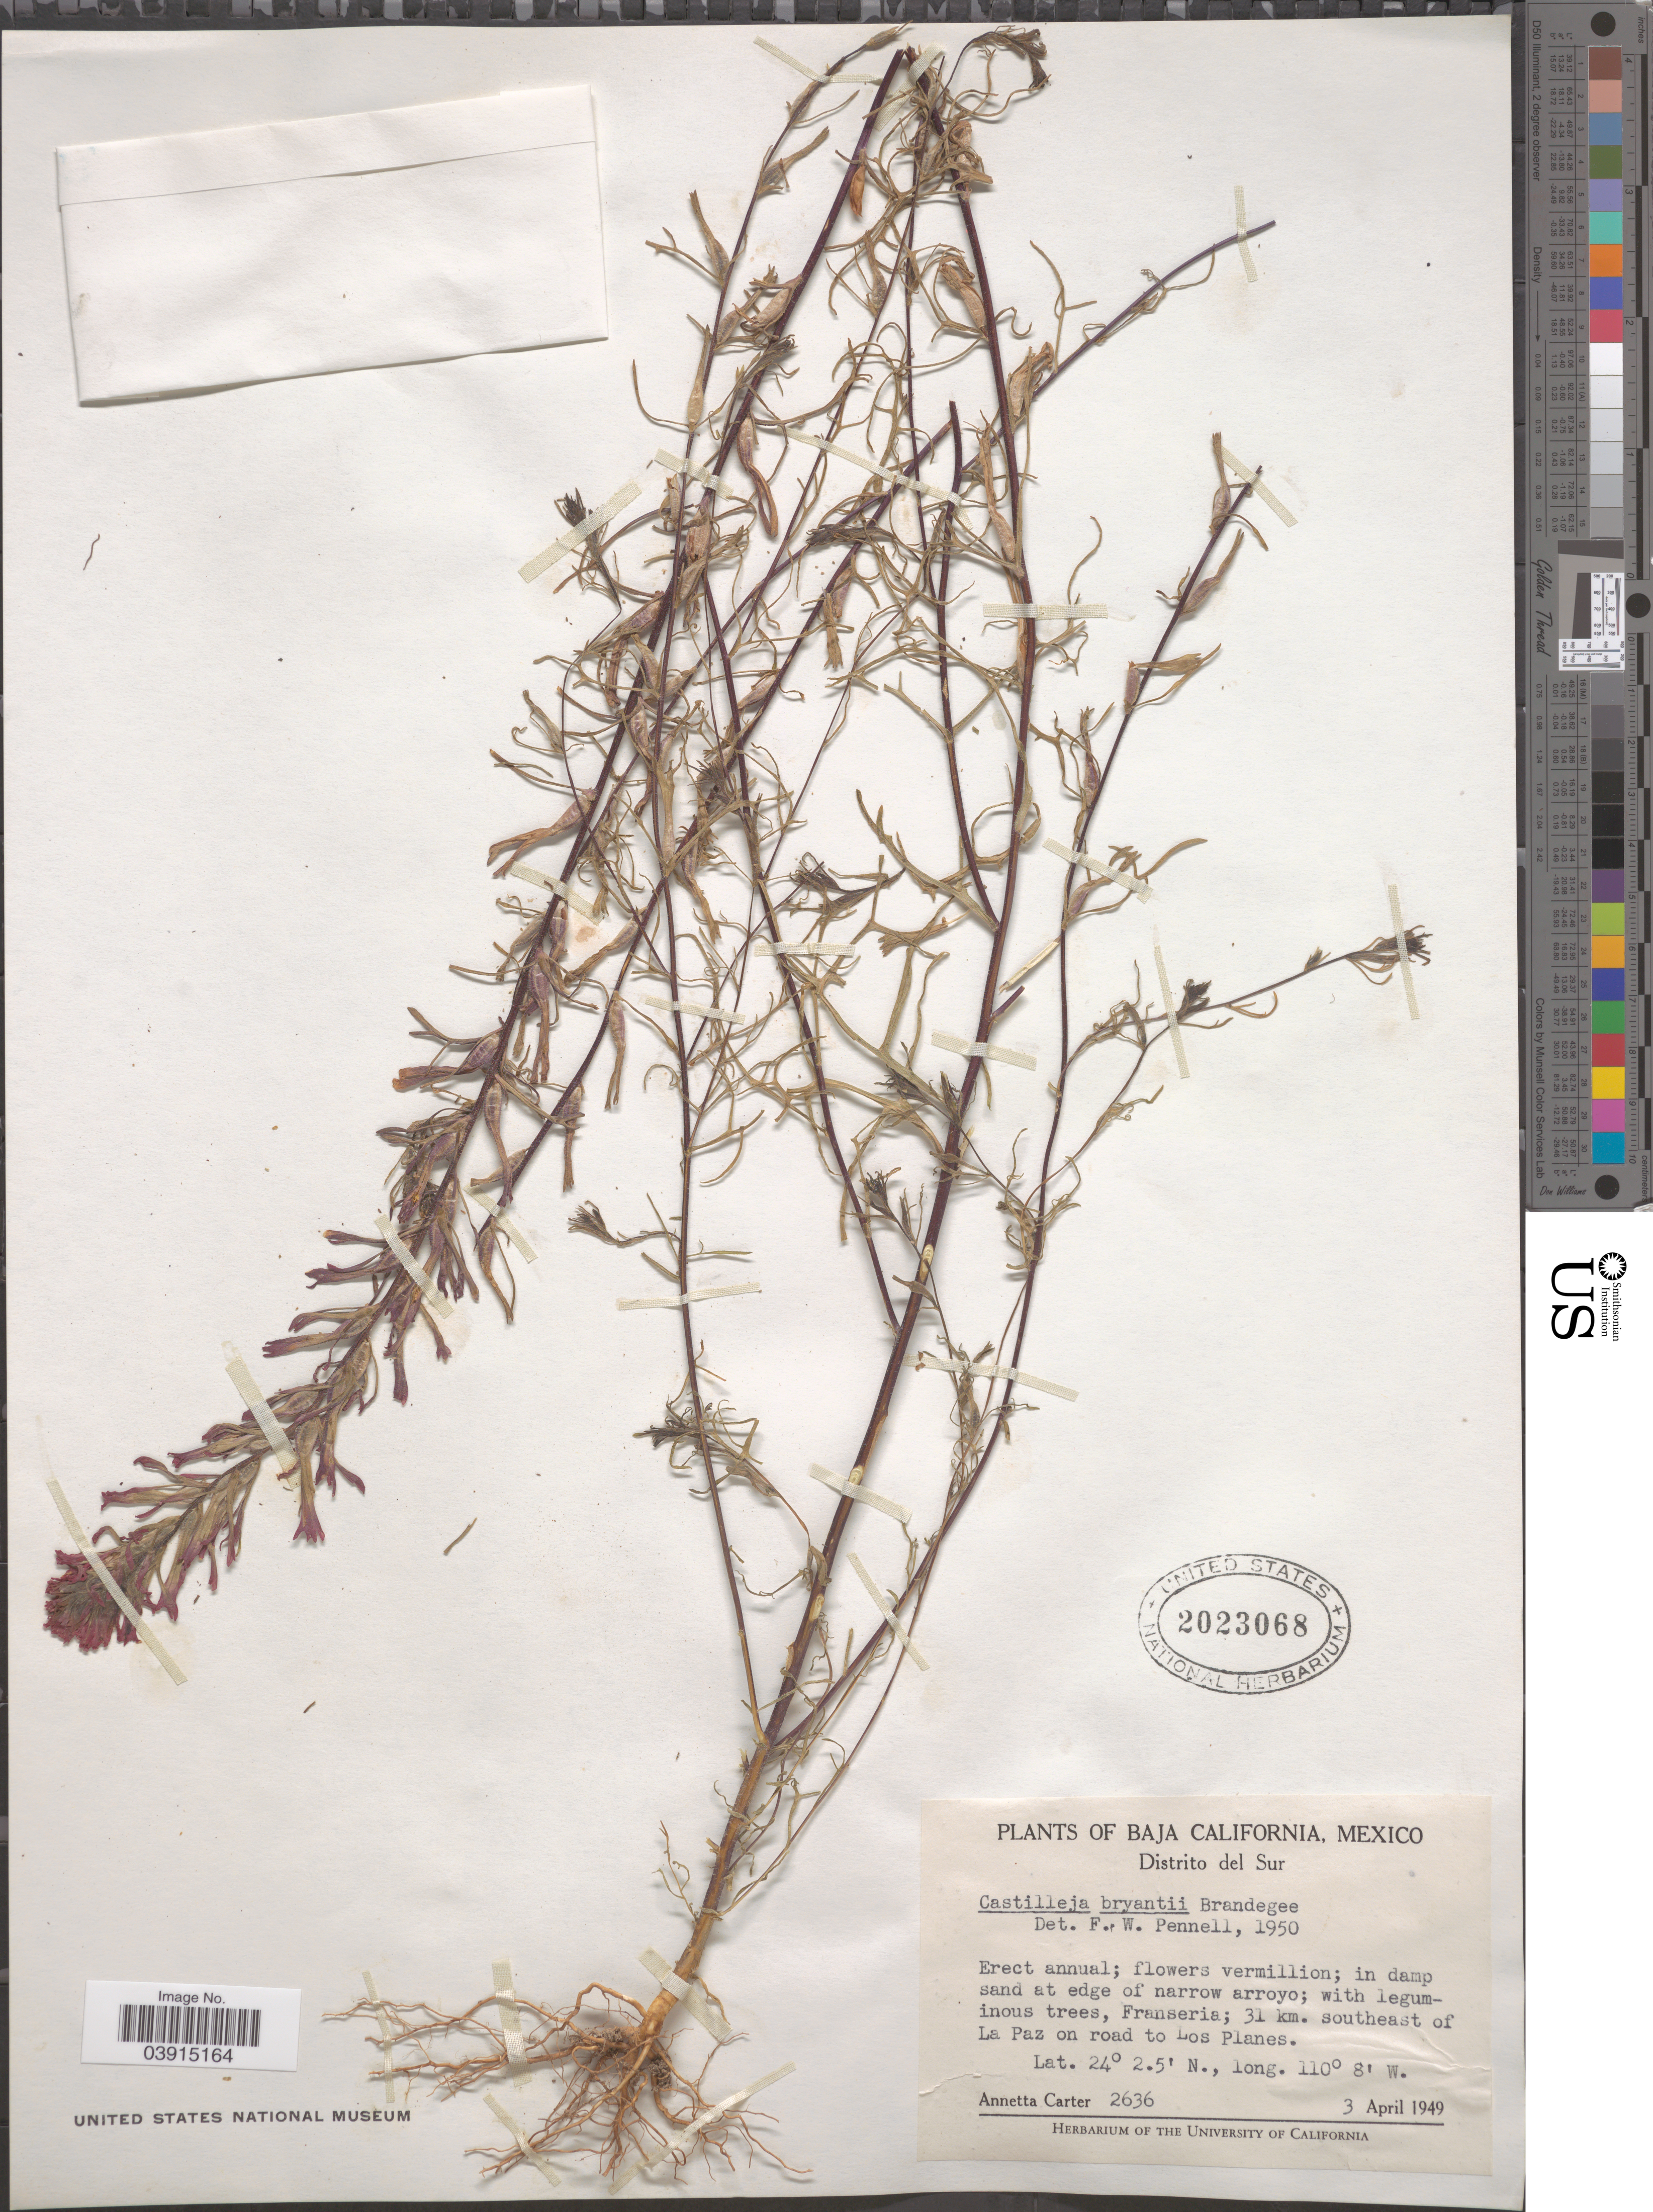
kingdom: Plantae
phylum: Tracheophyta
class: Magnoliopsida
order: Lamiales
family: Orobanchaceae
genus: Castilleja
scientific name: Castilleja bryantii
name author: Brandegee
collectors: A. Carter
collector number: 2636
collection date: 1949-04-03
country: Mexico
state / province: Baja California Sur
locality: Distrito del Sur. Franseria; 31 km. southeast of La Paz on road to Los Planes.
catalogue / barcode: US 2023068